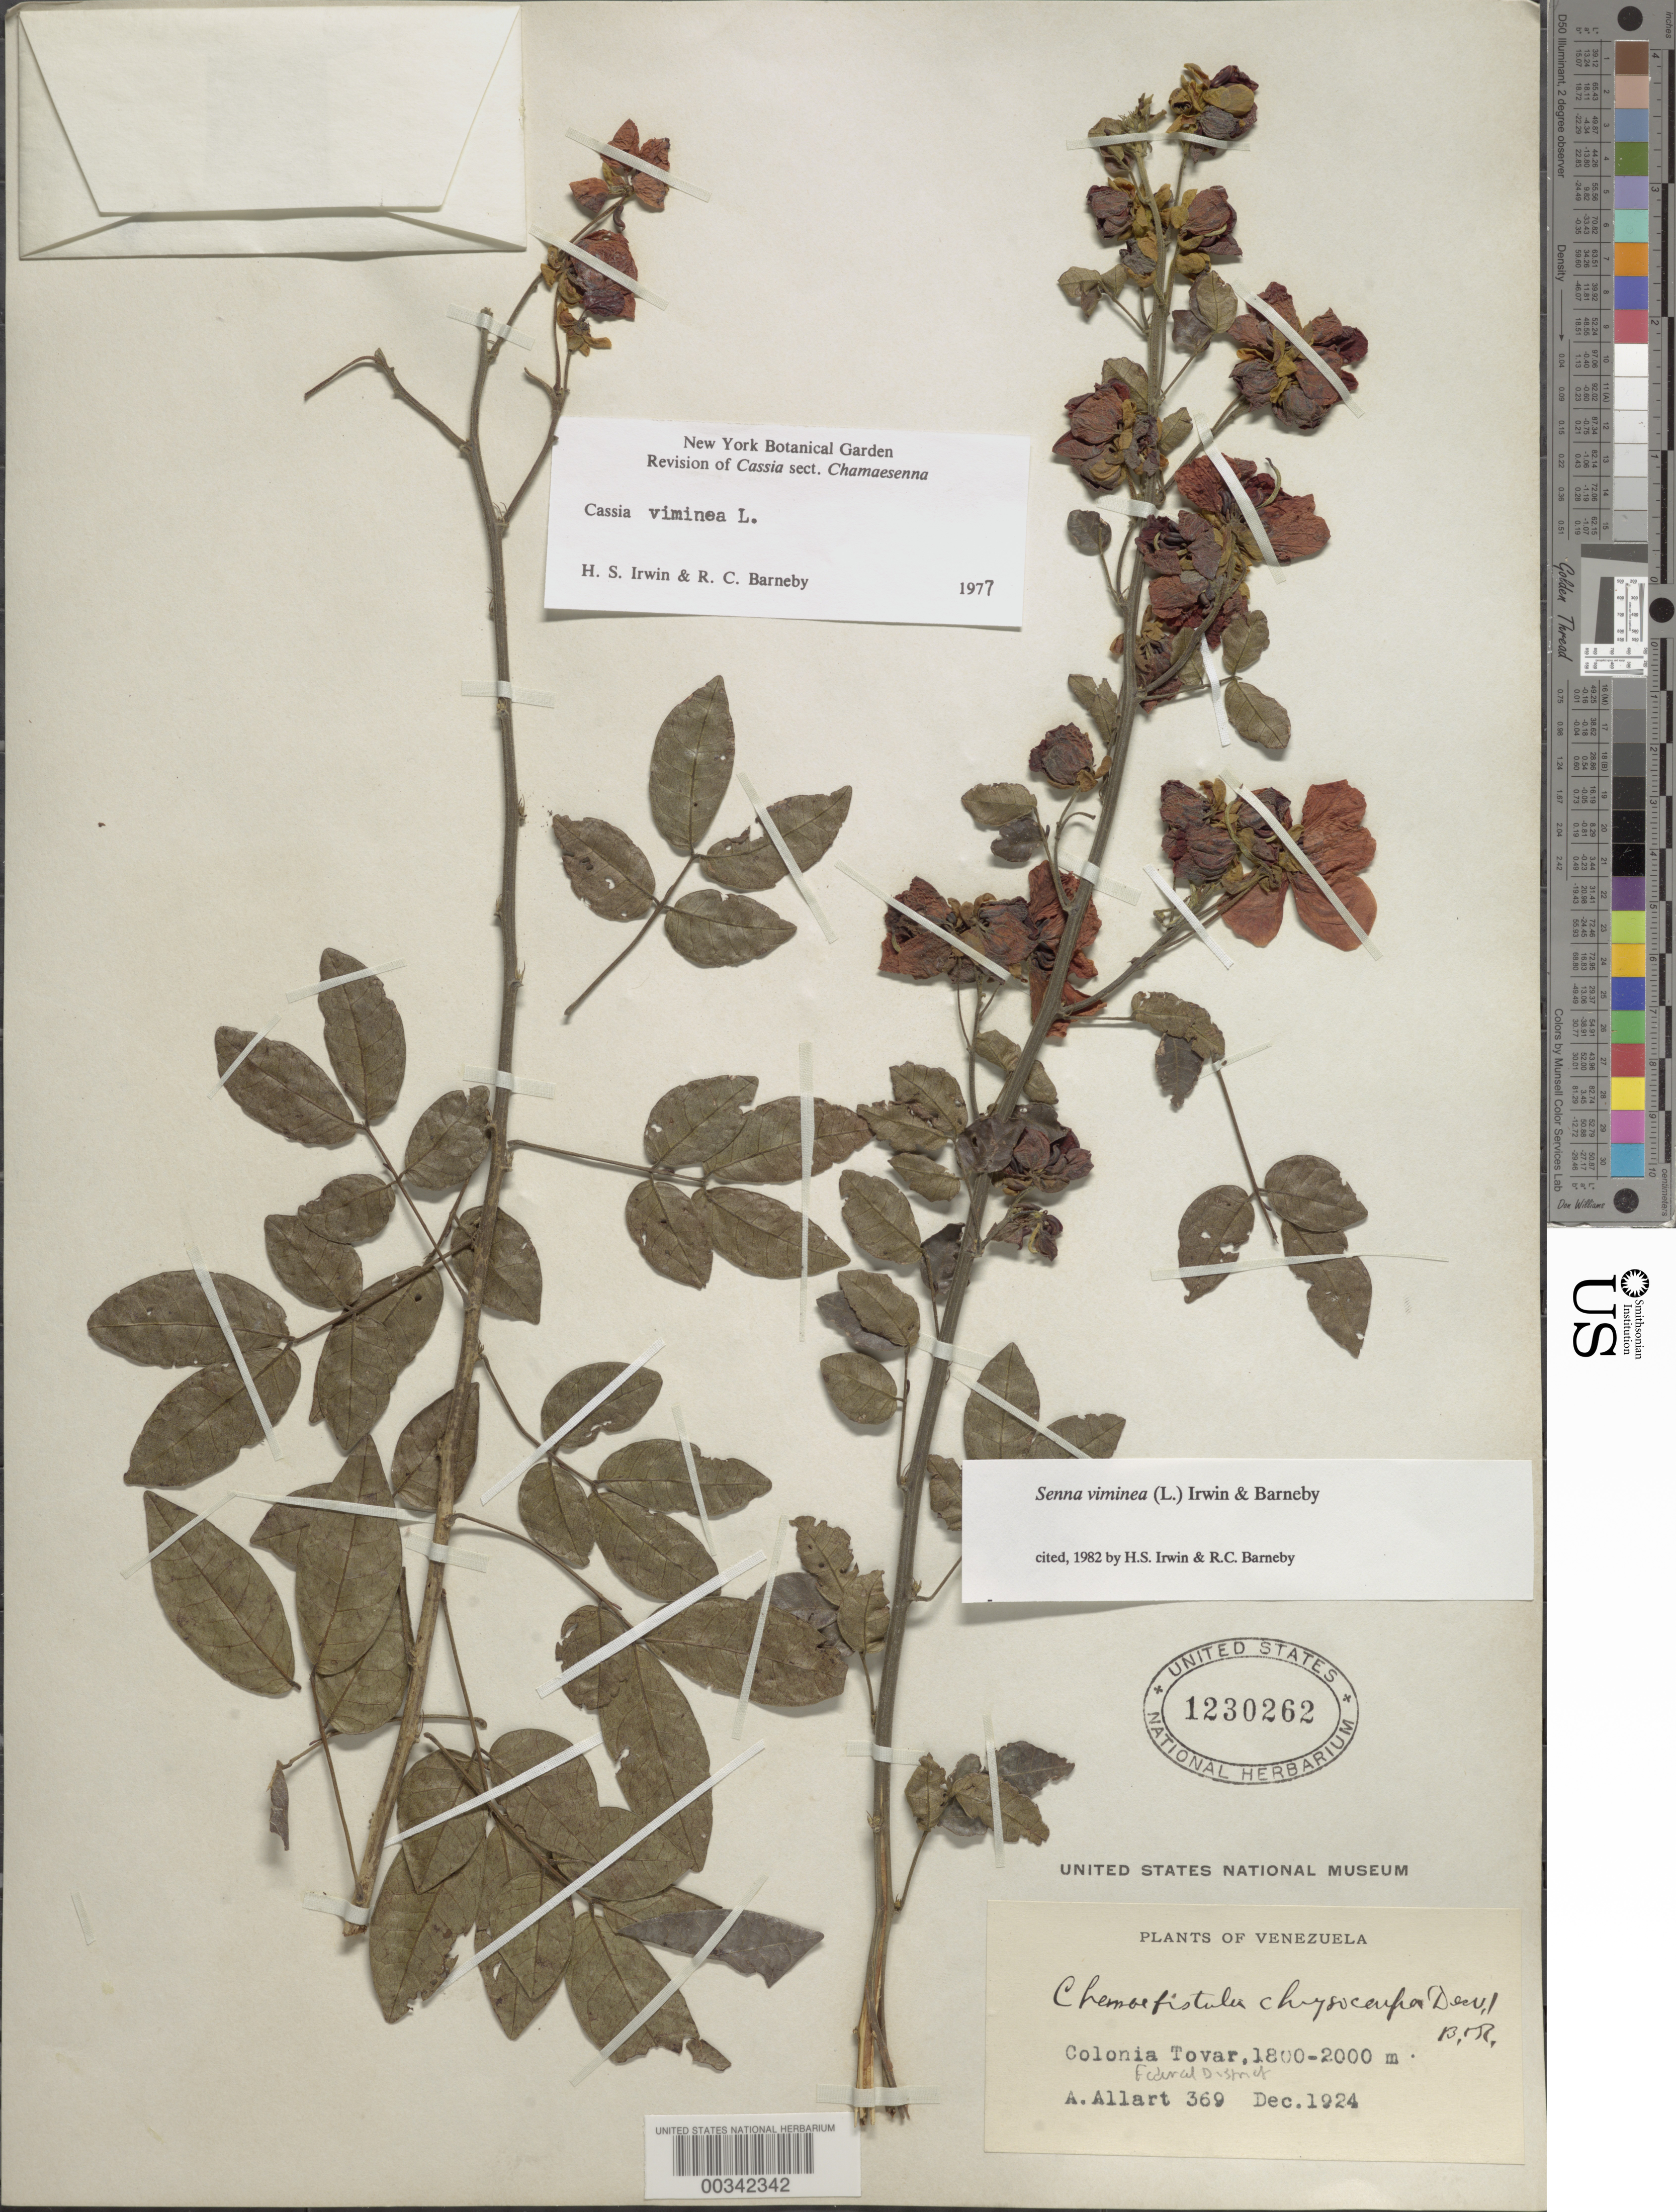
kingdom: Plantae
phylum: Tracheophyta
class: Magnoliopsida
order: Fabales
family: Fabaceae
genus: Senna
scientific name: Senna viminea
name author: (L.) H.S. Irwin & Barneby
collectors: A. Allart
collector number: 369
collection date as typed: Dec 1924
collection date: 1924-12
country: Venezuela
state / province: Distrito Federal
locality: Colonia tovar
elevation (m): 1800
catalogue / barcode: US 1230262